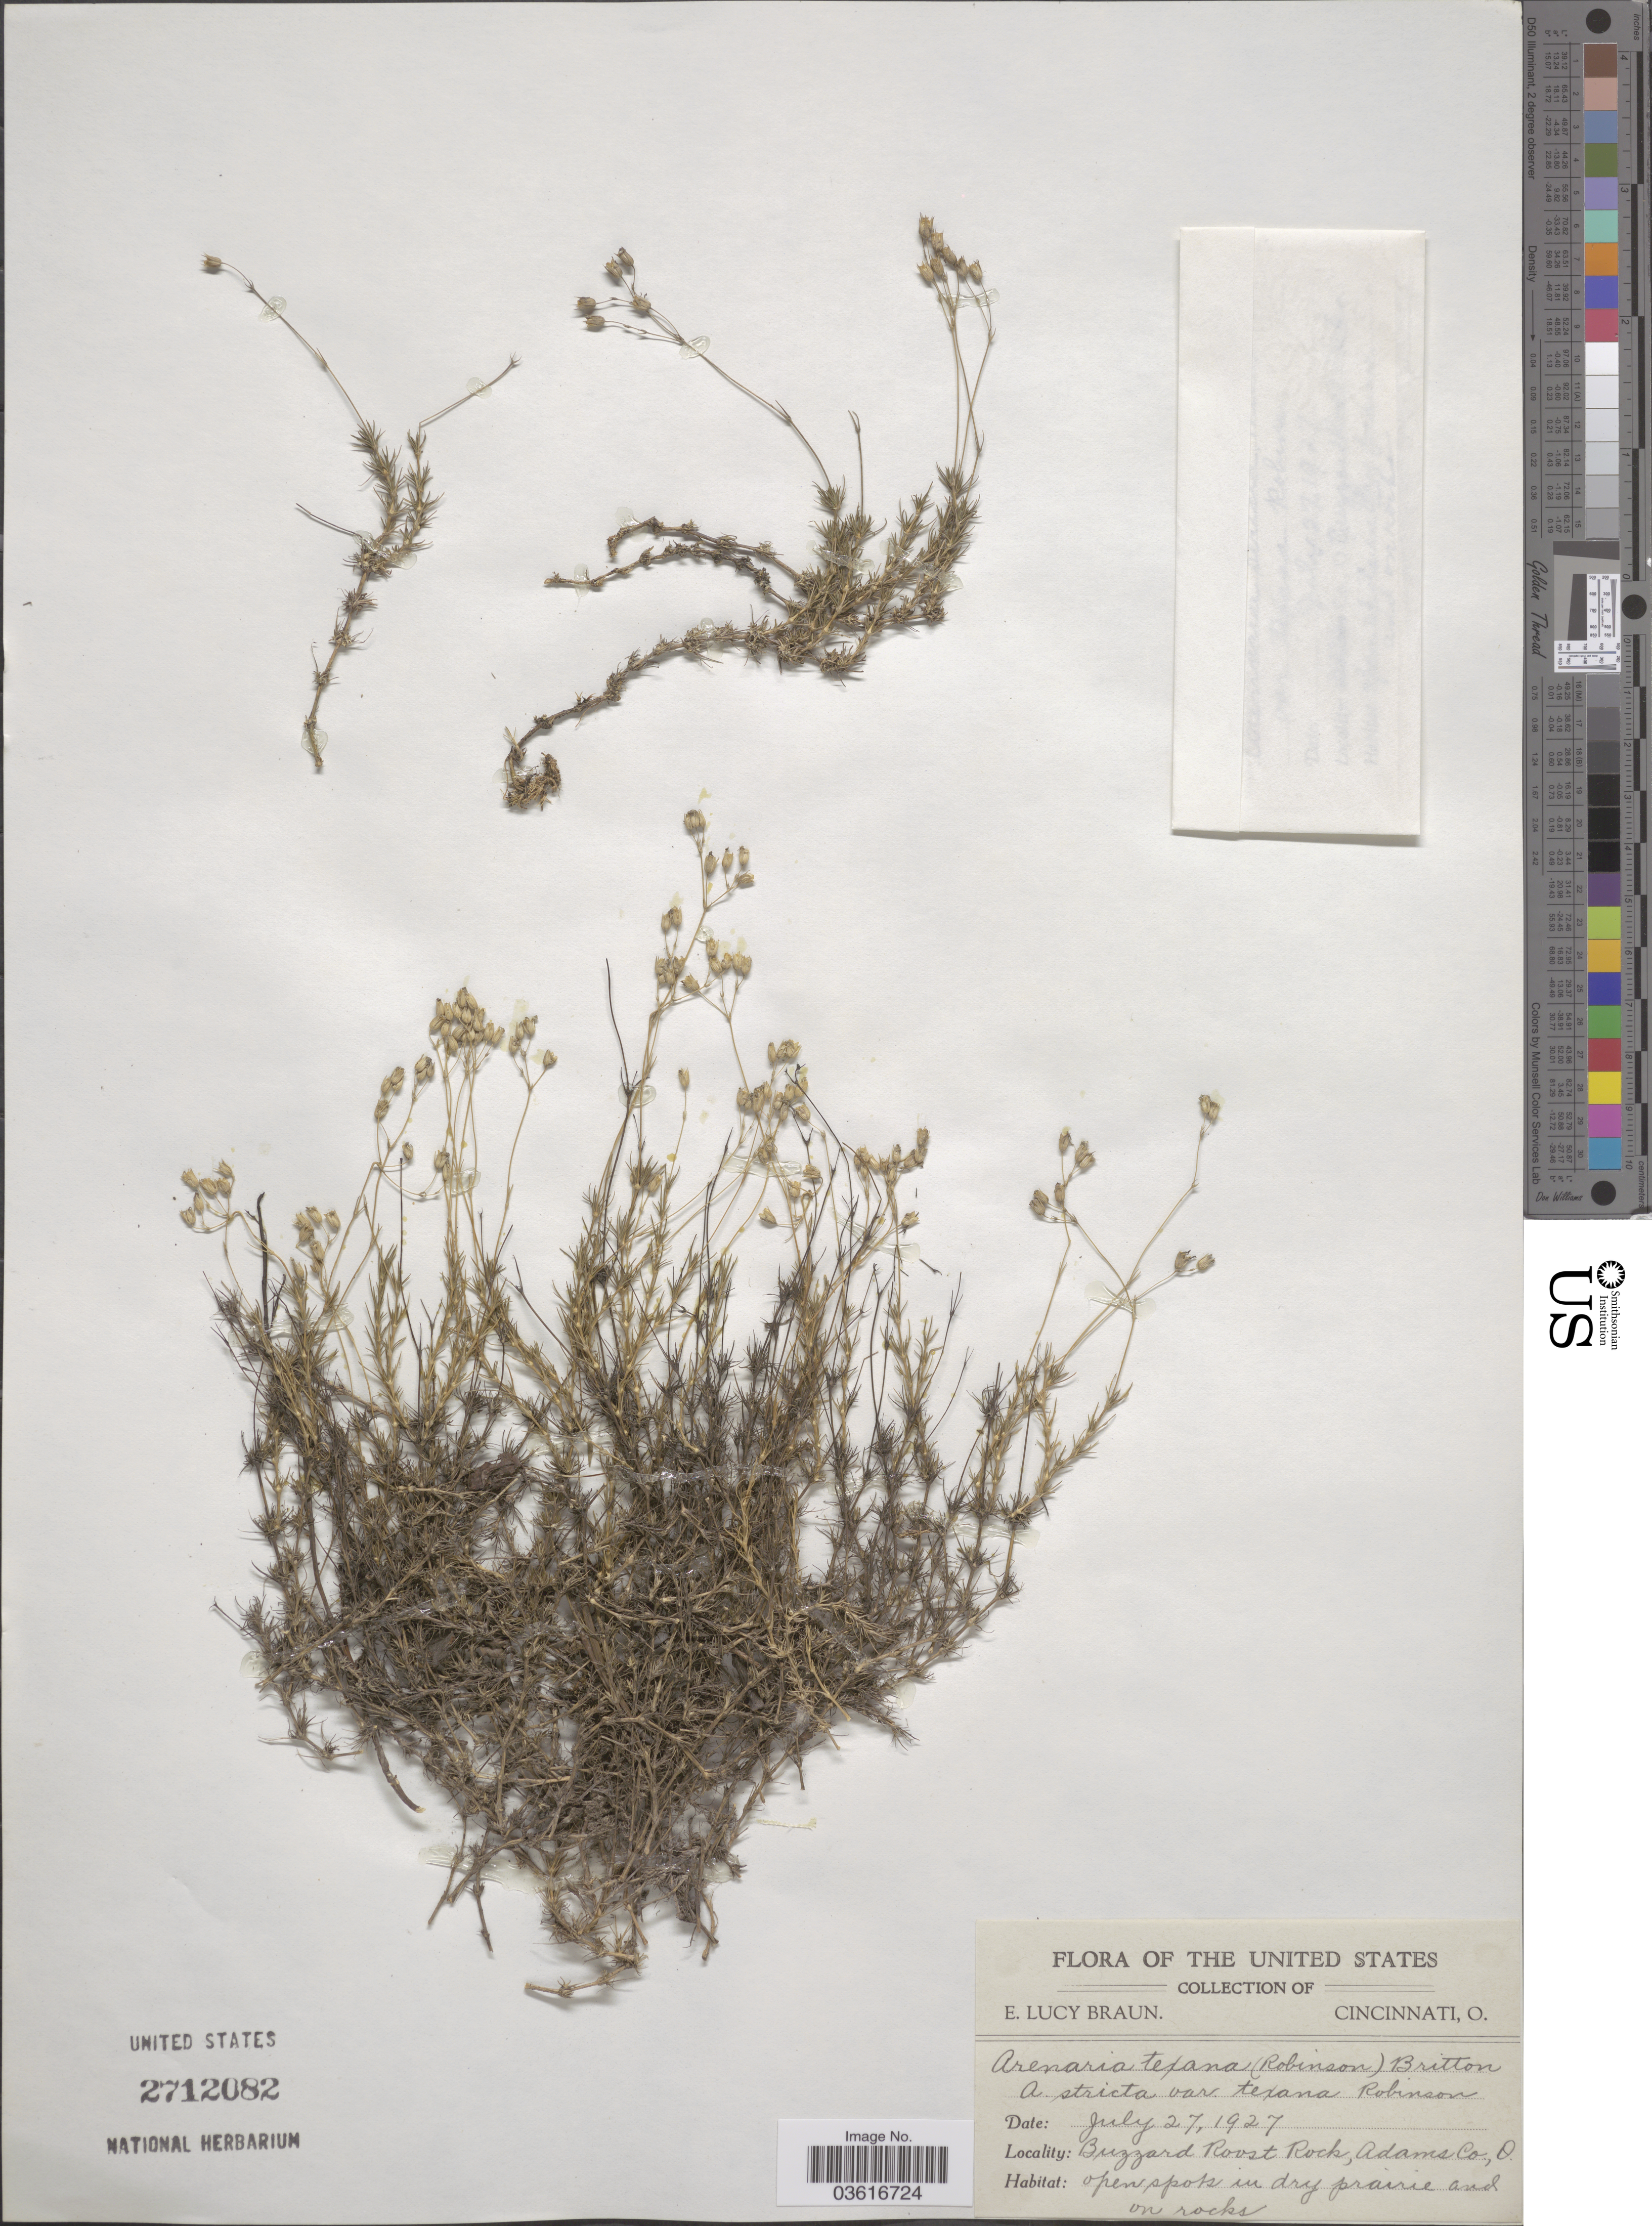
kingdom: Plantae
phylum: Tracheophyta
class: Magnoliopsida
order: Caryophyllales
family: Caryophyllaceae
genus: Minuartia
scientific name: Minuartia stricta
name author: (Sw.) Hiern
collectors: E. L. Braun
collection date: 1927-07-27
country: United States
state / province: Ohio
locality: Buzzard Roost Rock, Adams Co.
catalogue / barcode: US 2712082